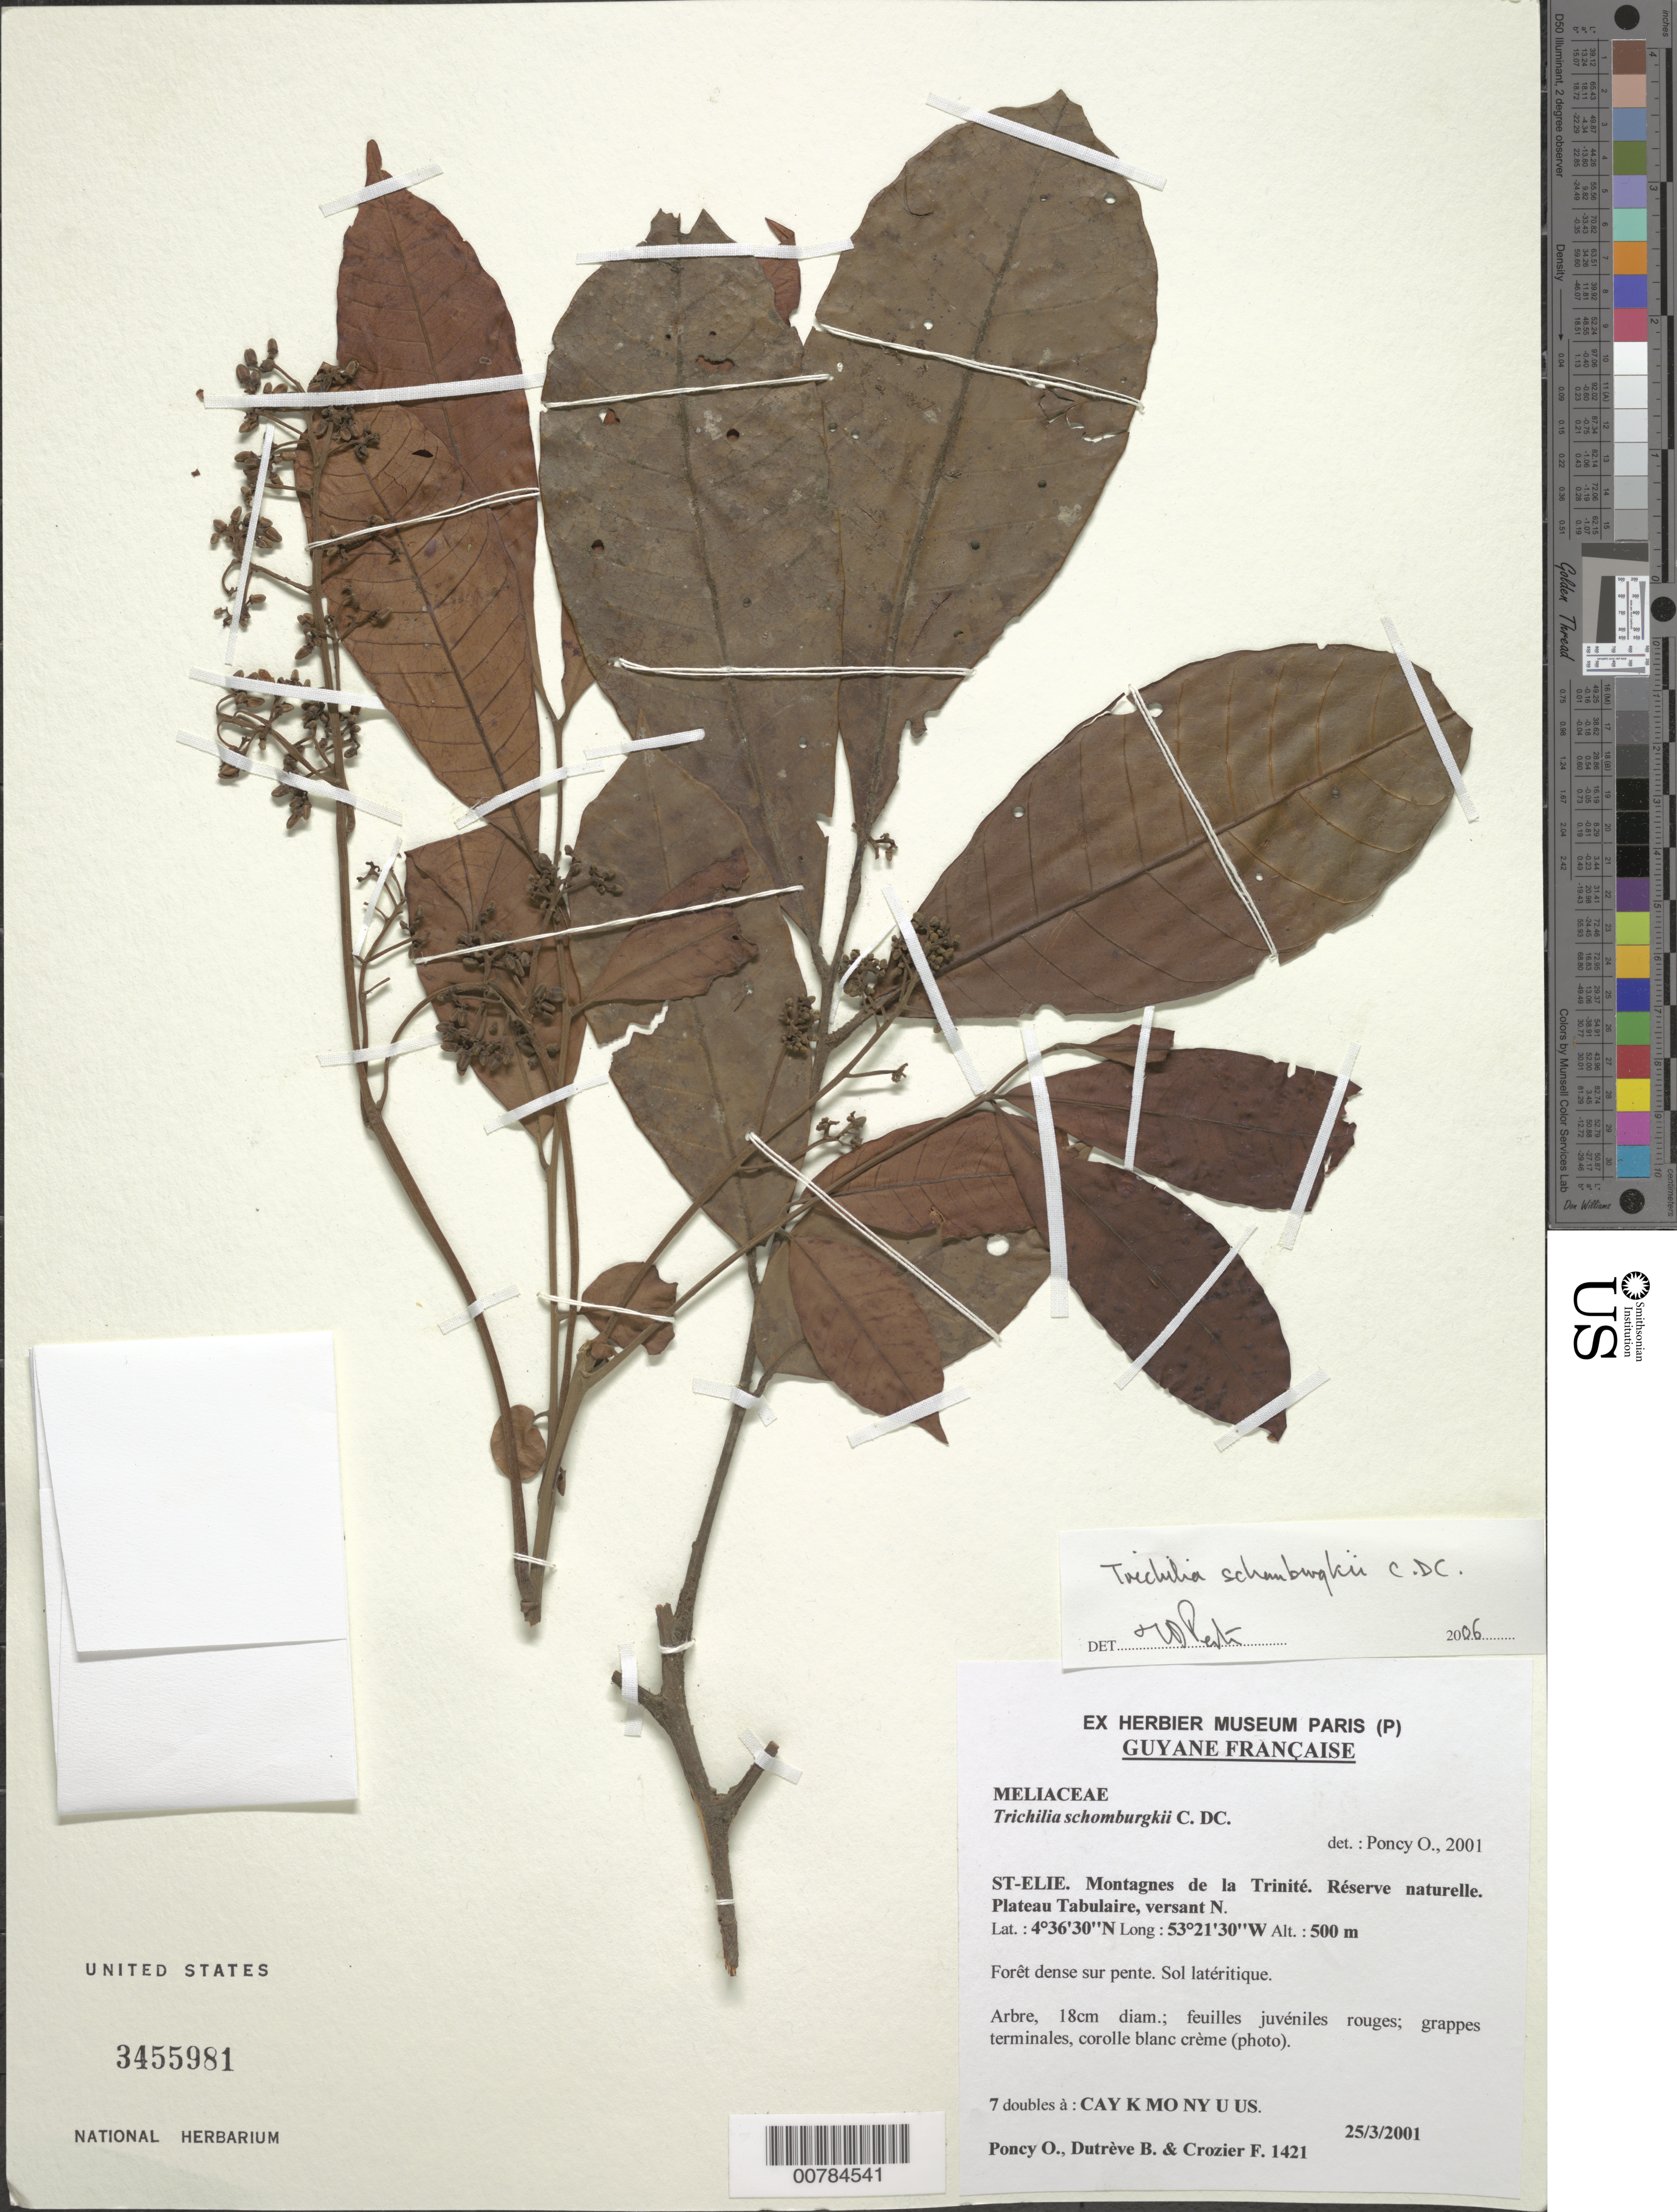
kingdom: Plantae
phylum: Tracheophyta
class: Magnoliopsida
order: Sapindales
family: Meliaceae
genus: Trichilia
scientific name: Trichilia schomburgkii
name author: C. DC.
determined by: Poncy, O.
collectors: O. Poncy, F. Crozier & B. Dutrêve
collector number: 1421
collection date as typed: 25-Mar-01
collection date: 2001-03-25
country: French Guiana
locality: St. Élie, Montagens de la Trinité, Réserve Naturelle; Plateau Tabulaire, versant N.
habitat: Forêt dense sur pente; sol latéritique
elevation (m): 500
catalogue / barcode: US 3455981